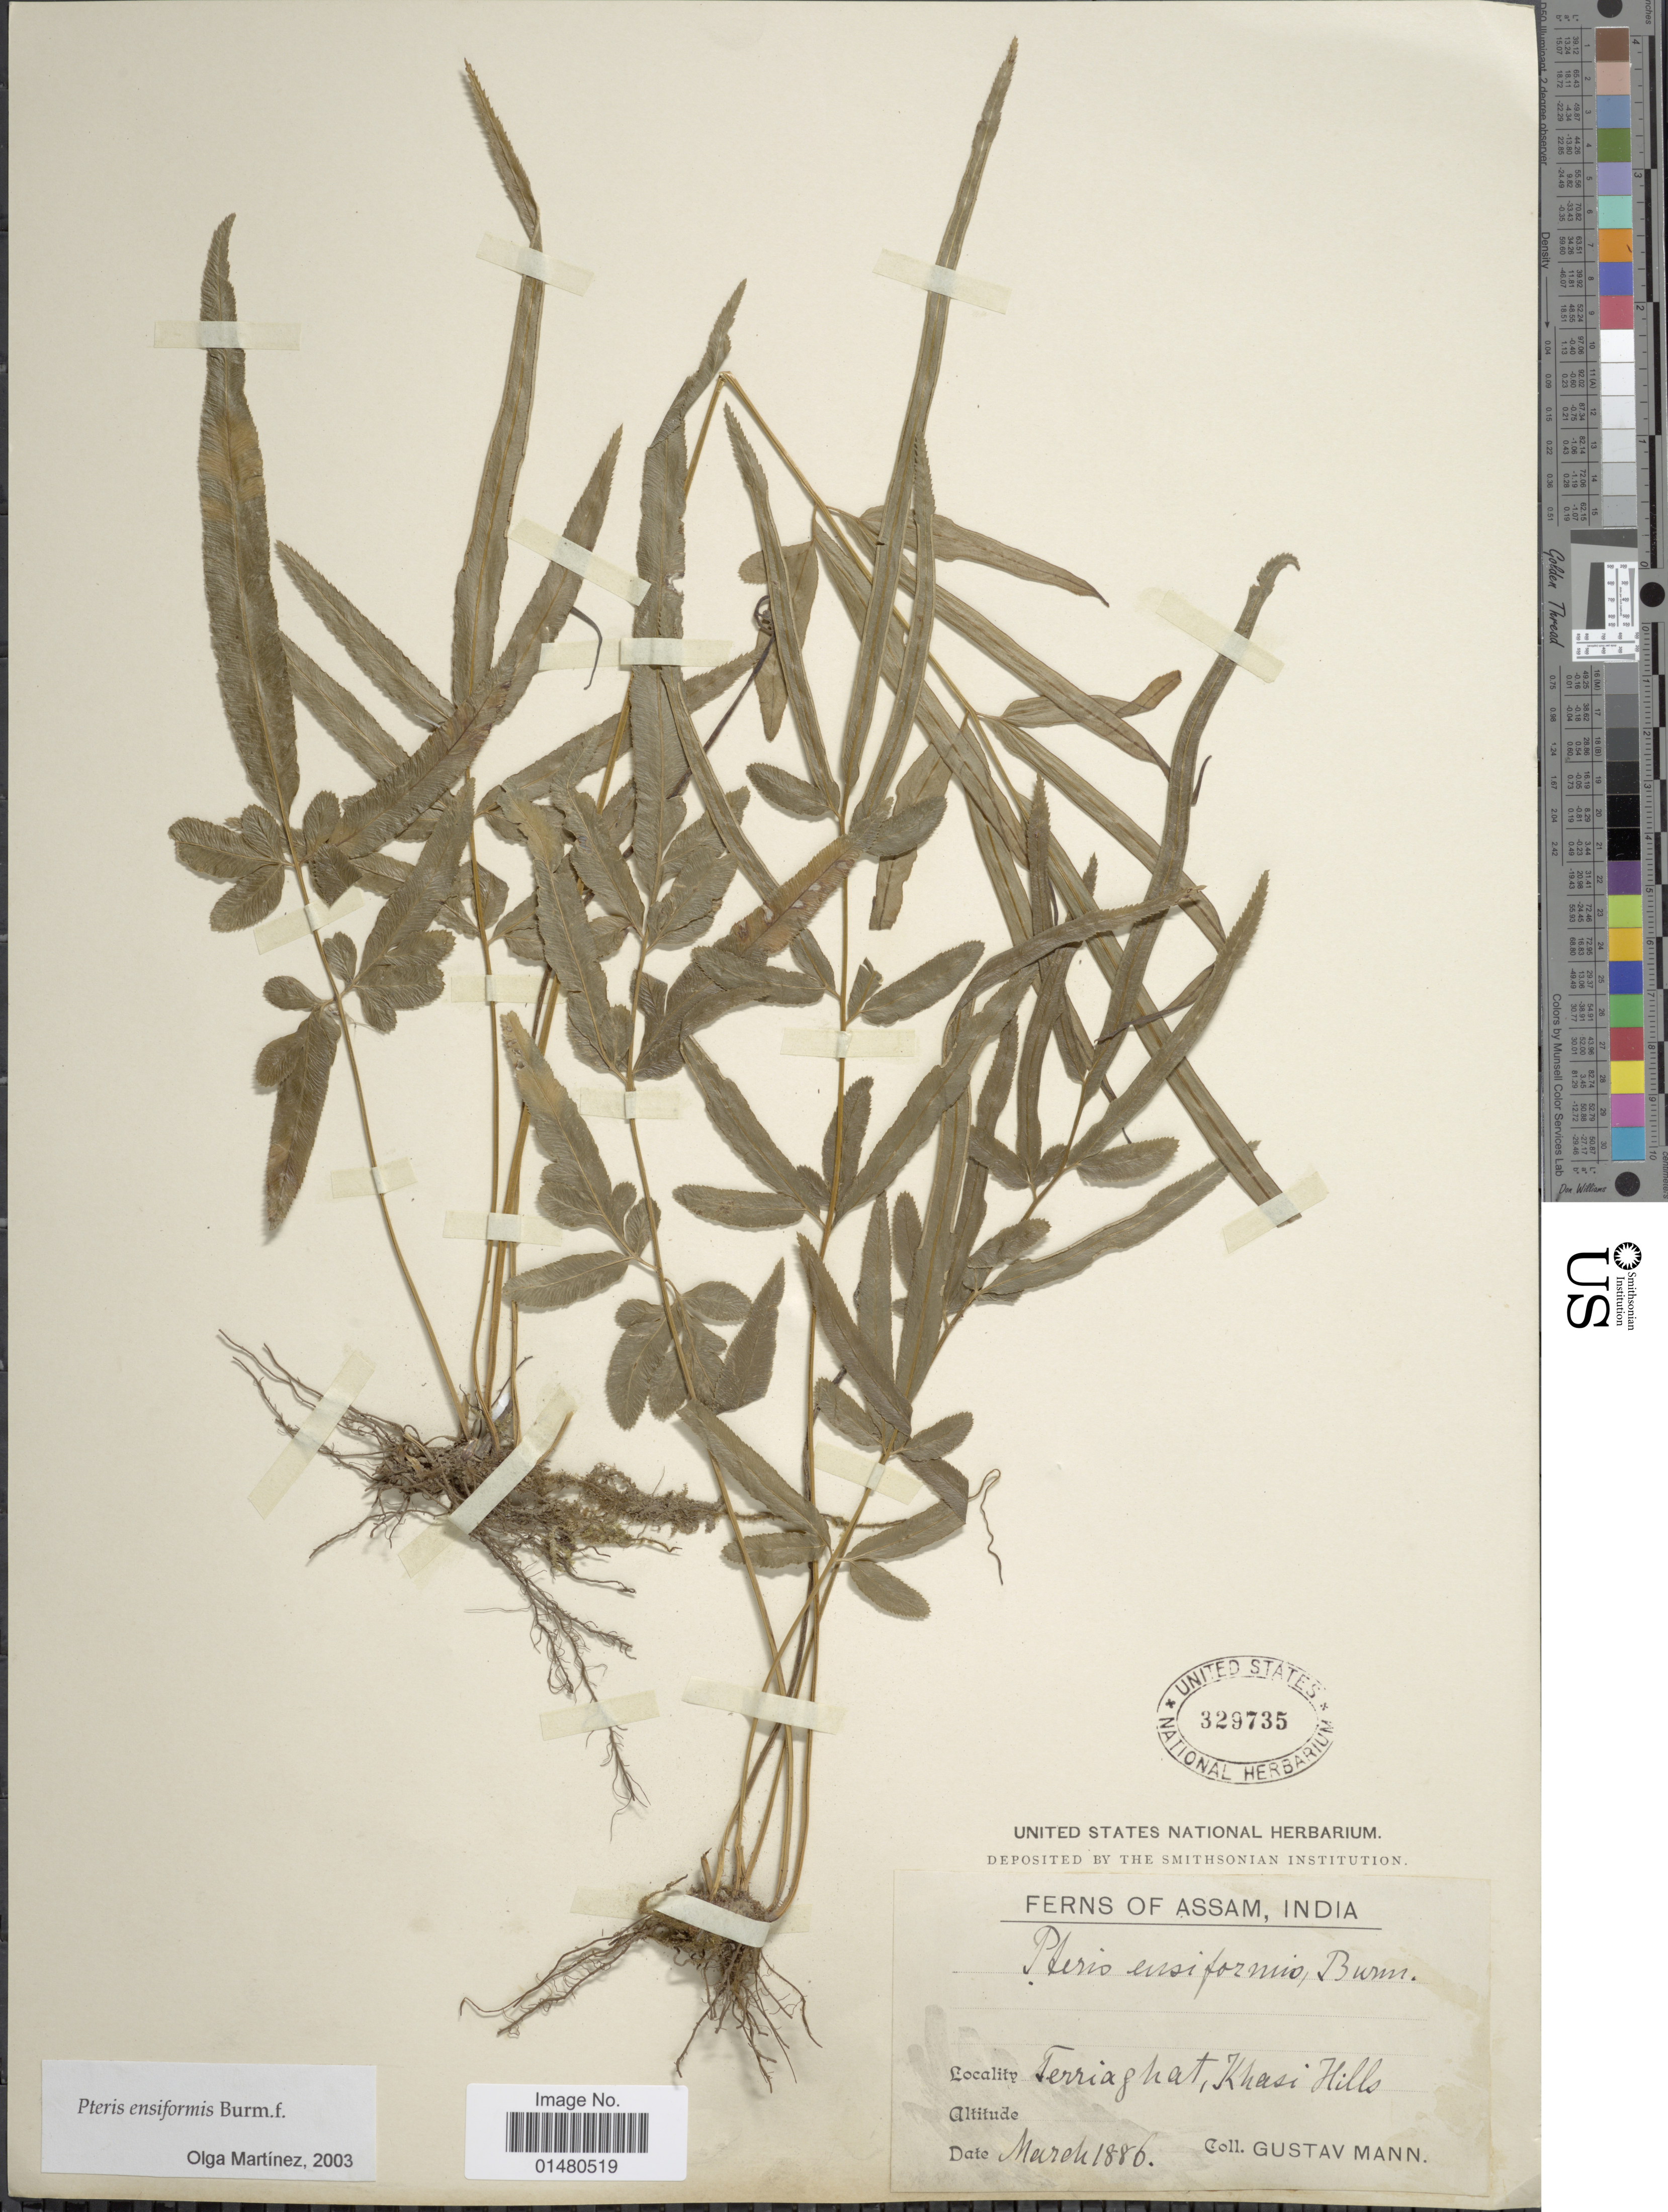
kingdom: Plantae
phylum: Tracheophyta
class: Polypodiopsida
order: Polypodiales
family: Pteridaceae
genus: Pteris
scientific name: Pteris ensiformis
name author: Burm. f.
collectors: G. Mann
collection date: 1886-03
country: India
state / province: Meghalaya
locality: Terriaghat, Khasi Hills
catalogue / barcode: US 329735